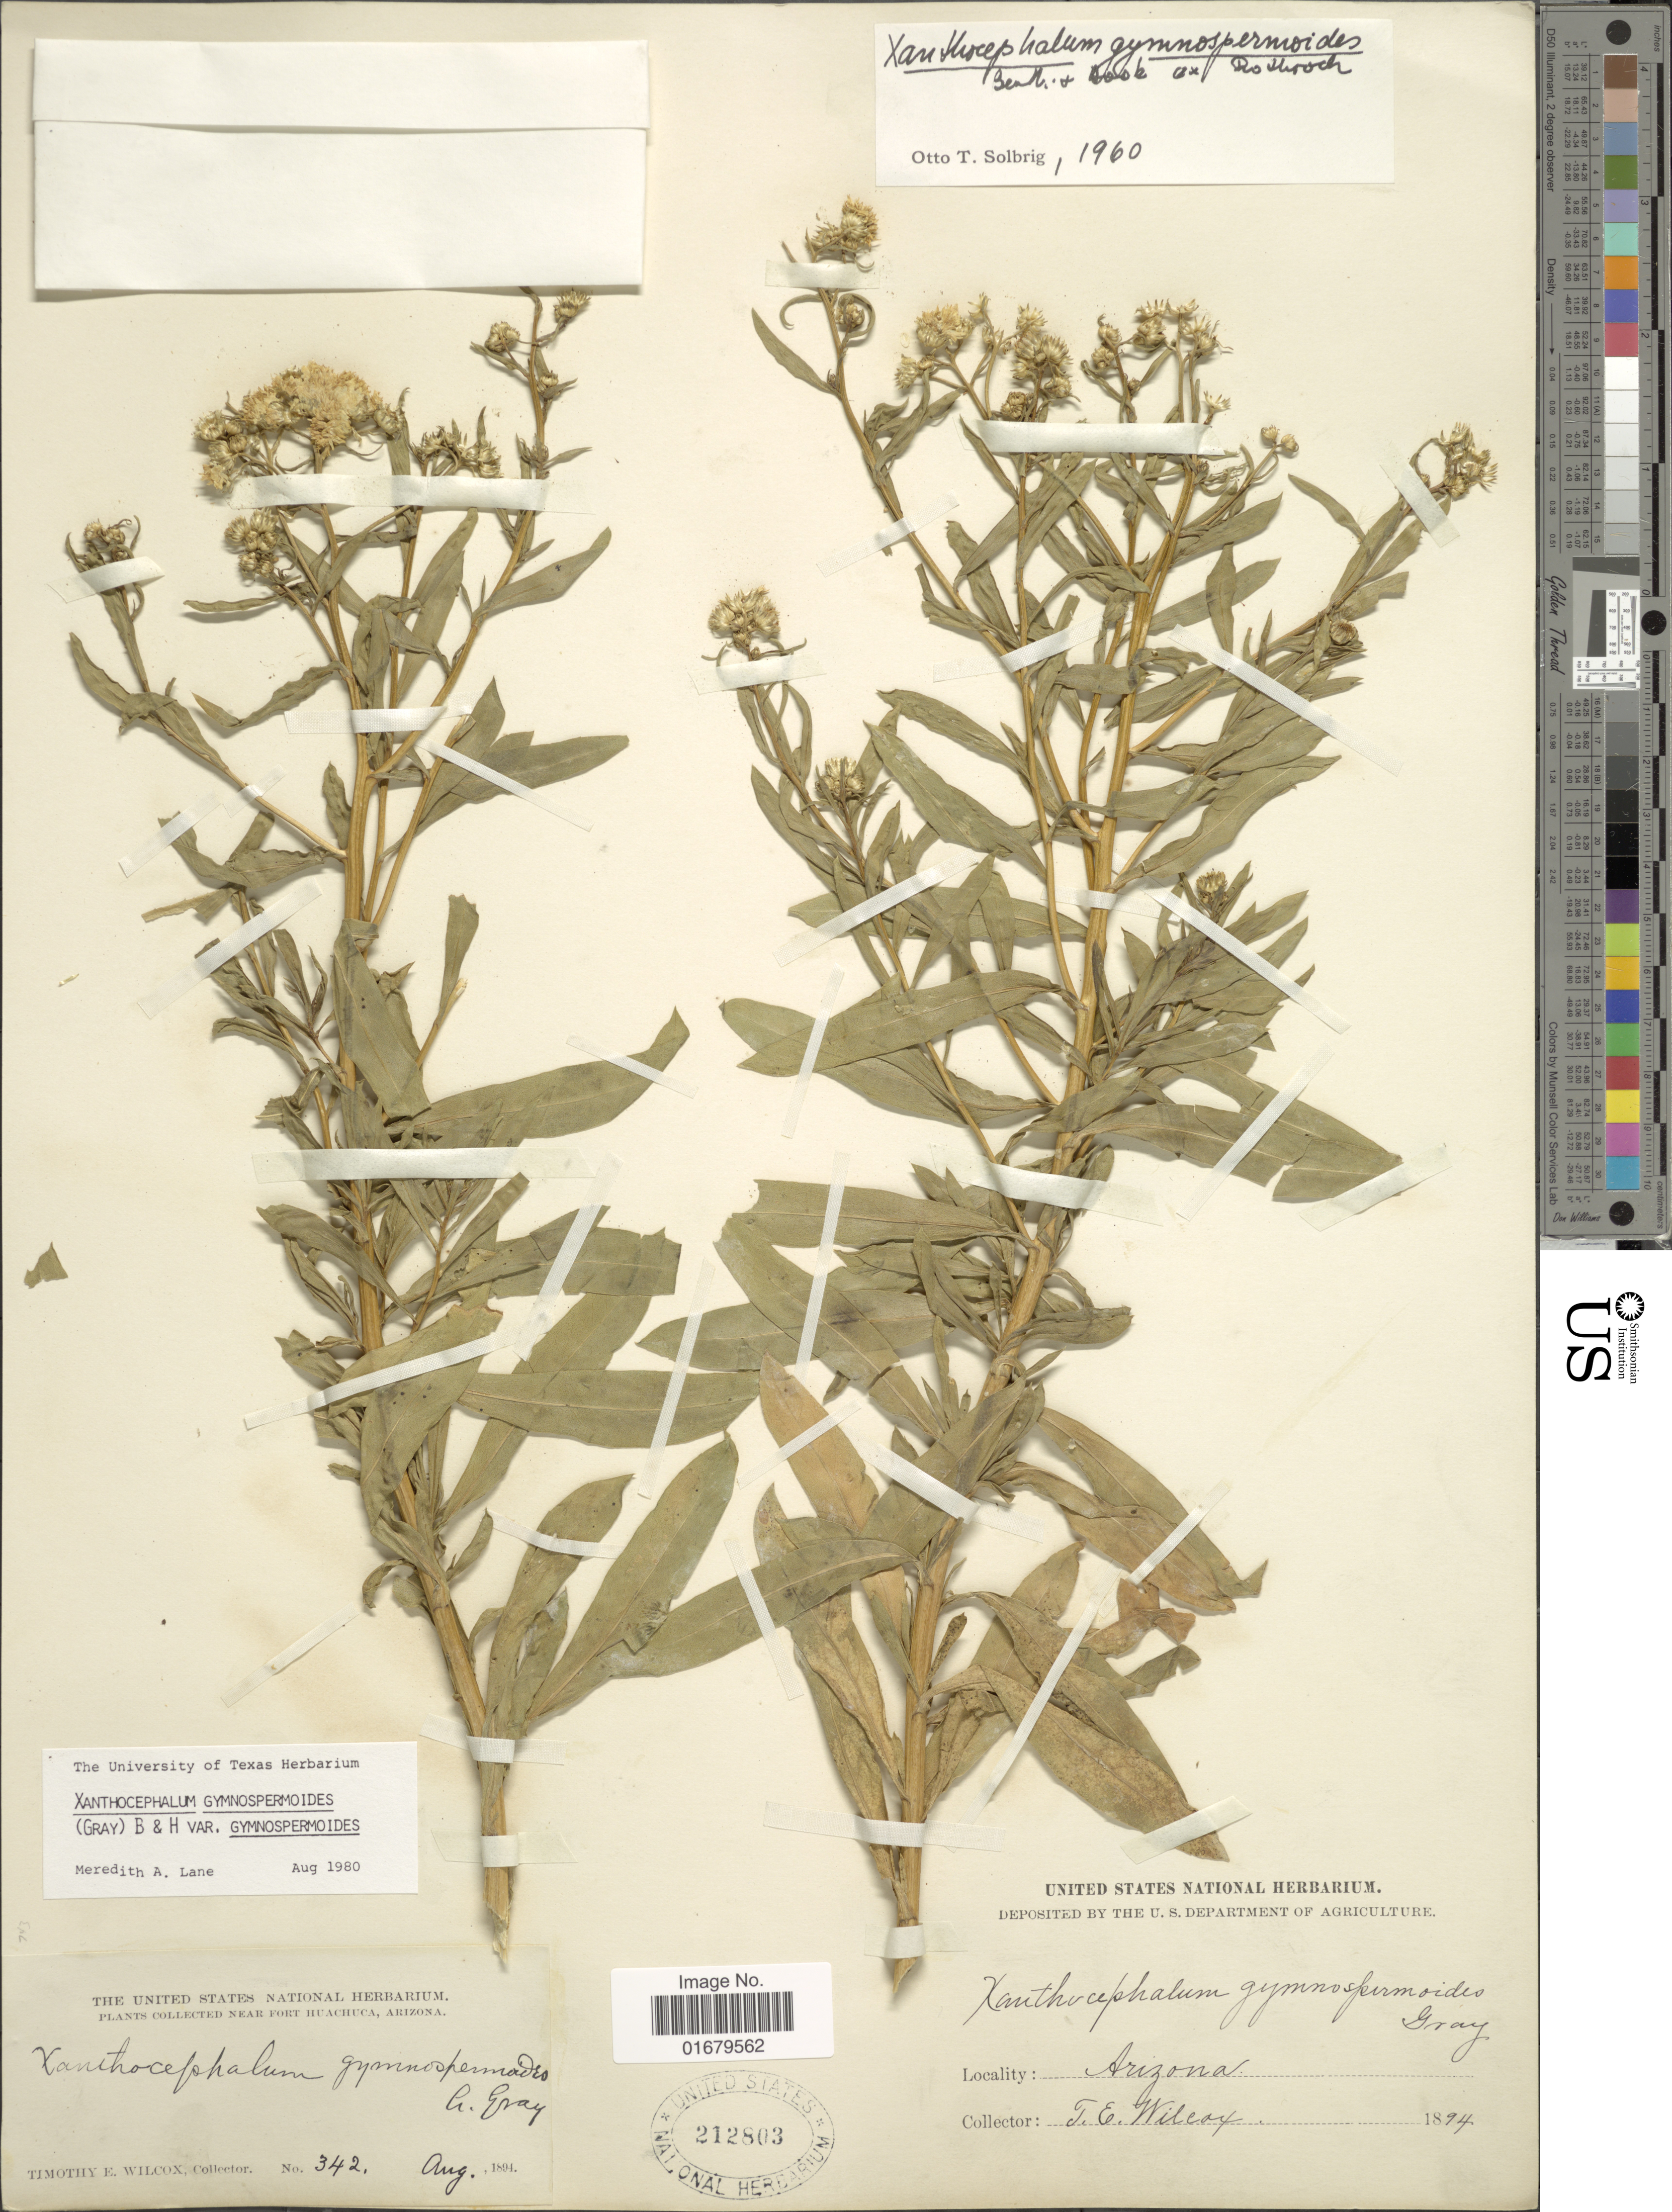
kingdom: Plantae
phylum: Tracheophyta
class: Magnoliopsida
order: Asterales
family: Asteraceae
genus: Xanthocephalum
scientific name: Xanthocephalum gymnospermoides var. gymnospermoides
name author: (A. Gray) Benth. & Hook. f.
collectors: T. E. Wilcox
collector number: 342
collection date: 1894-08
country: United States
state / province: Arizona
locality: Near Port Huachuca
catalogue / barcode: US 212803